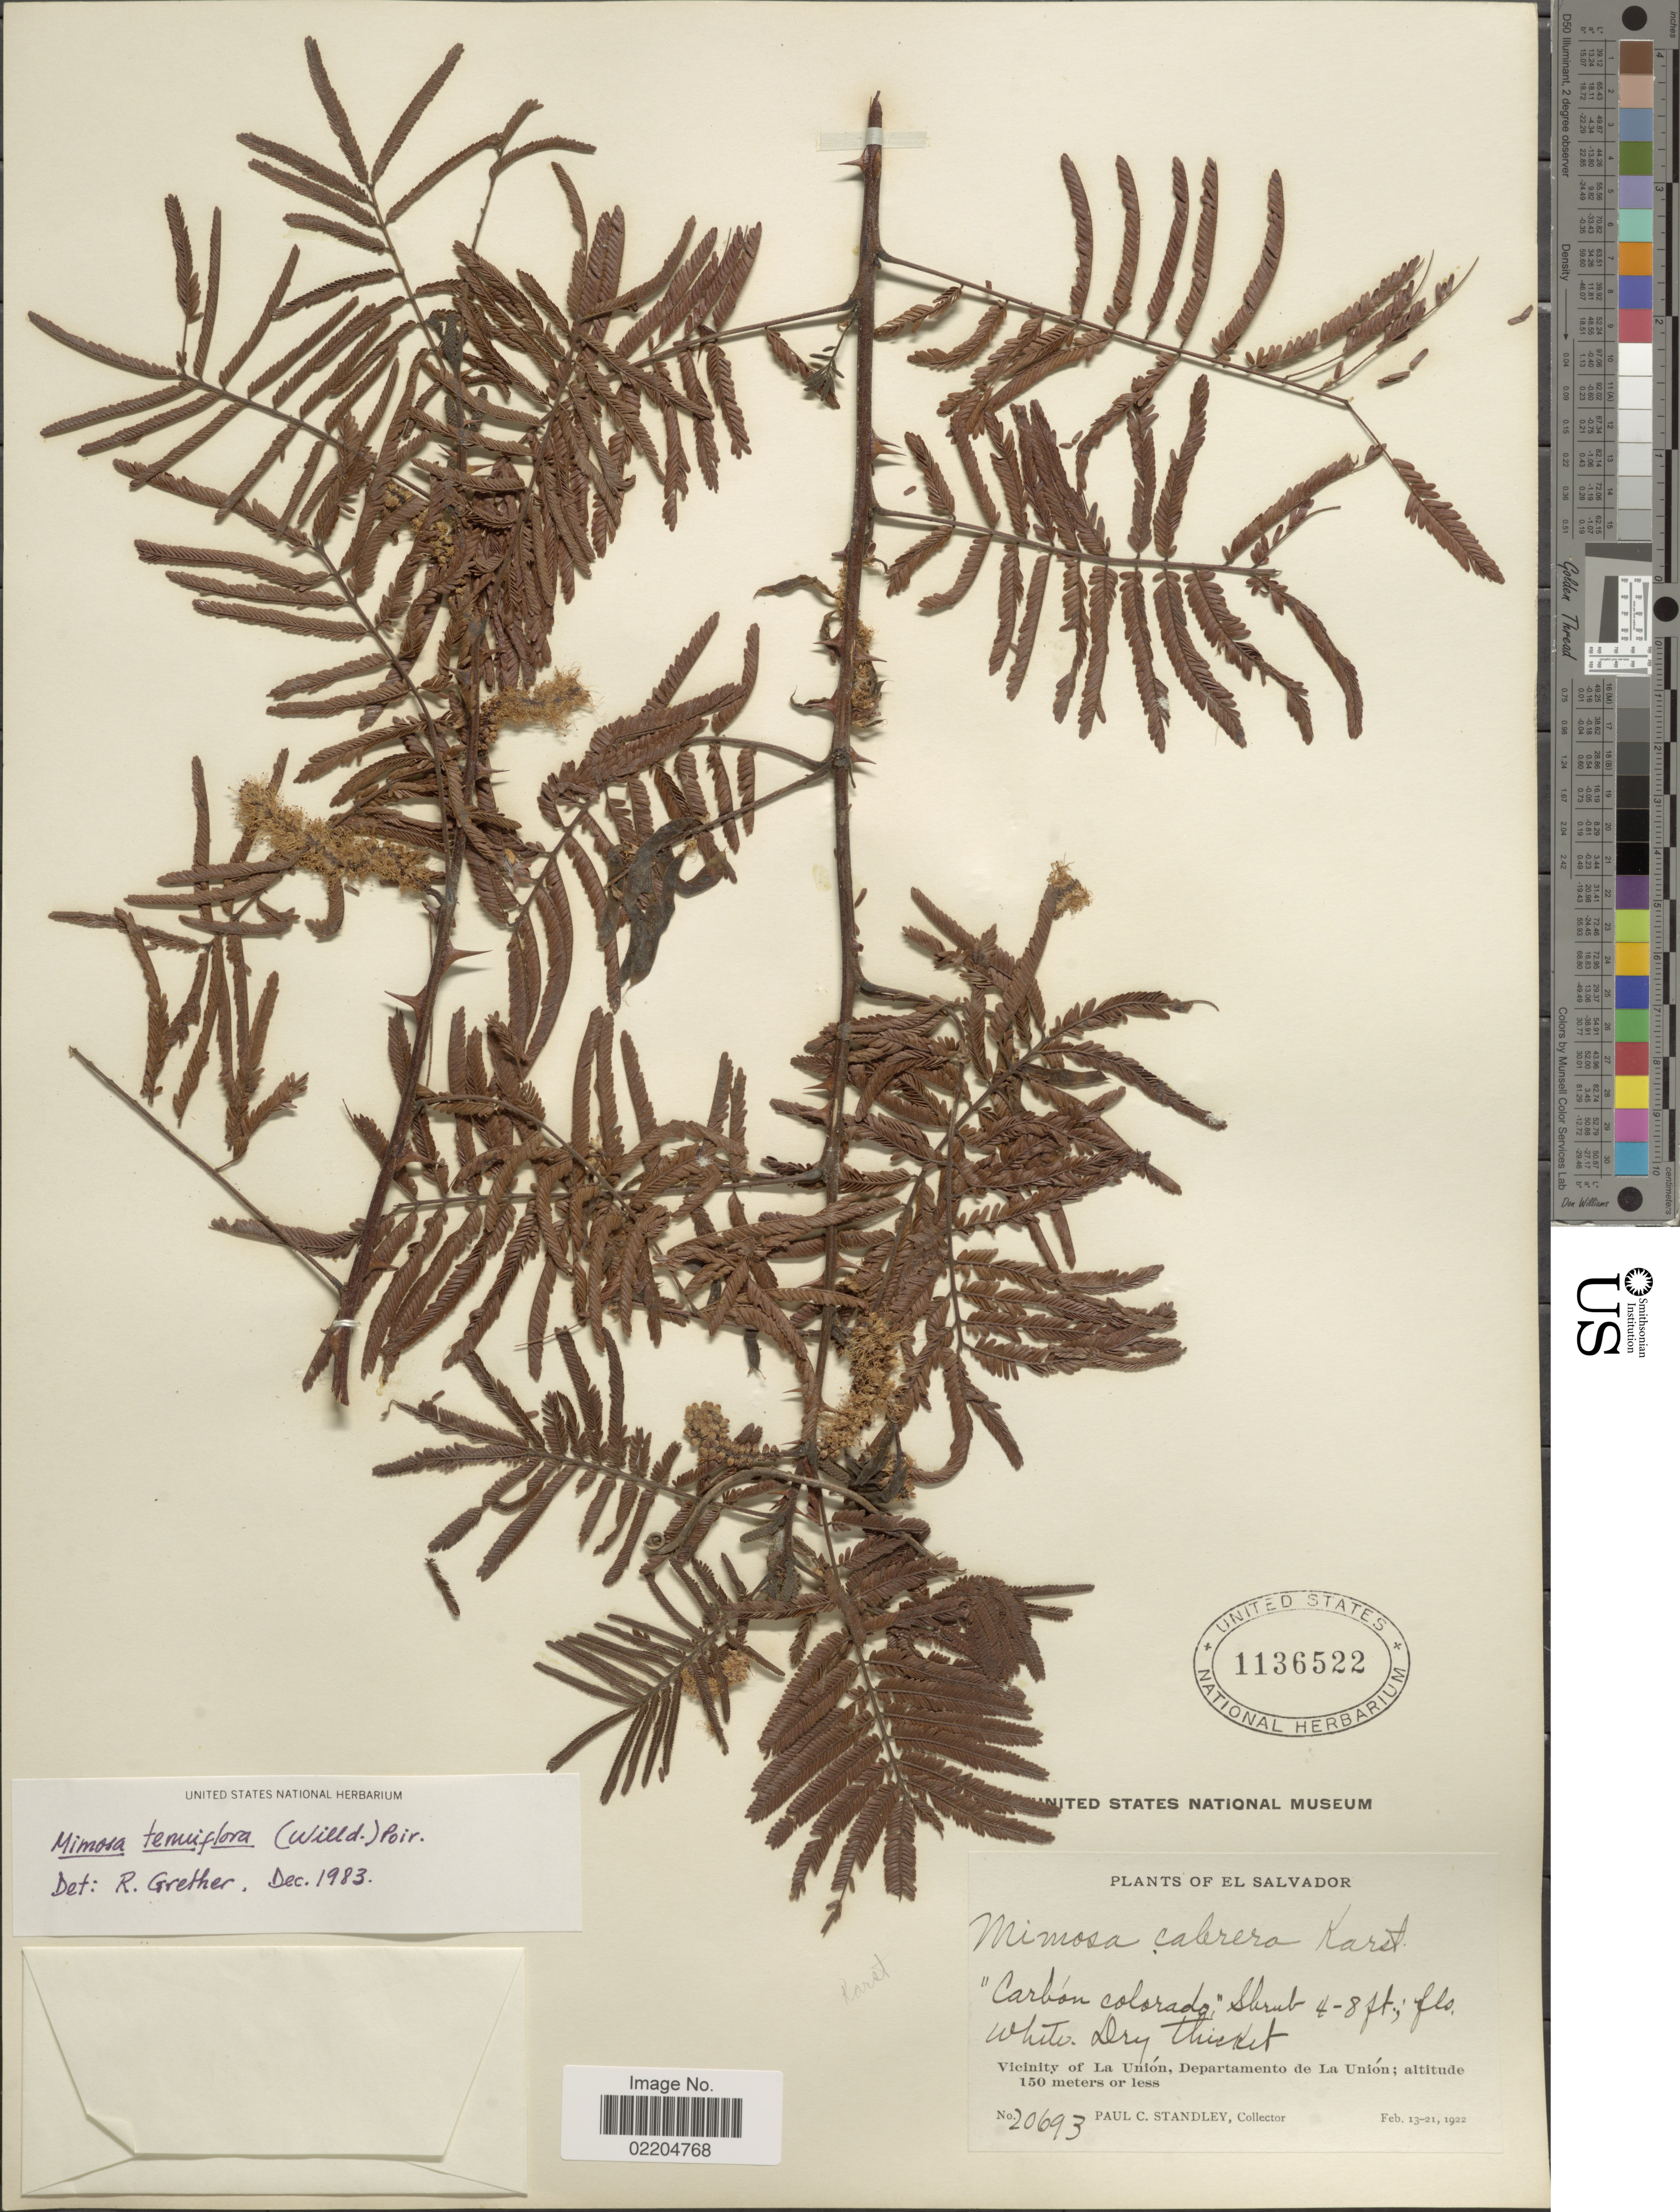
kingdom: Plantae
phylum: Tracheophyta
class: Magnoliopsida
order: Fabales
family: Fabaceae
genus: Mimosa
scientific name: Mimosa tenuiflora Benth., nom. illeg. hom.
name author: Benth.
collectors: P. C. Standley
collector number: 20693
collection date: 1922-02-13/1922-02-21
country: El Salvador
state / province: La Union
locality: Vicinity of La Union, Departament de La Union.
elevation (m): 150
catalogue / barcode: US 1136522